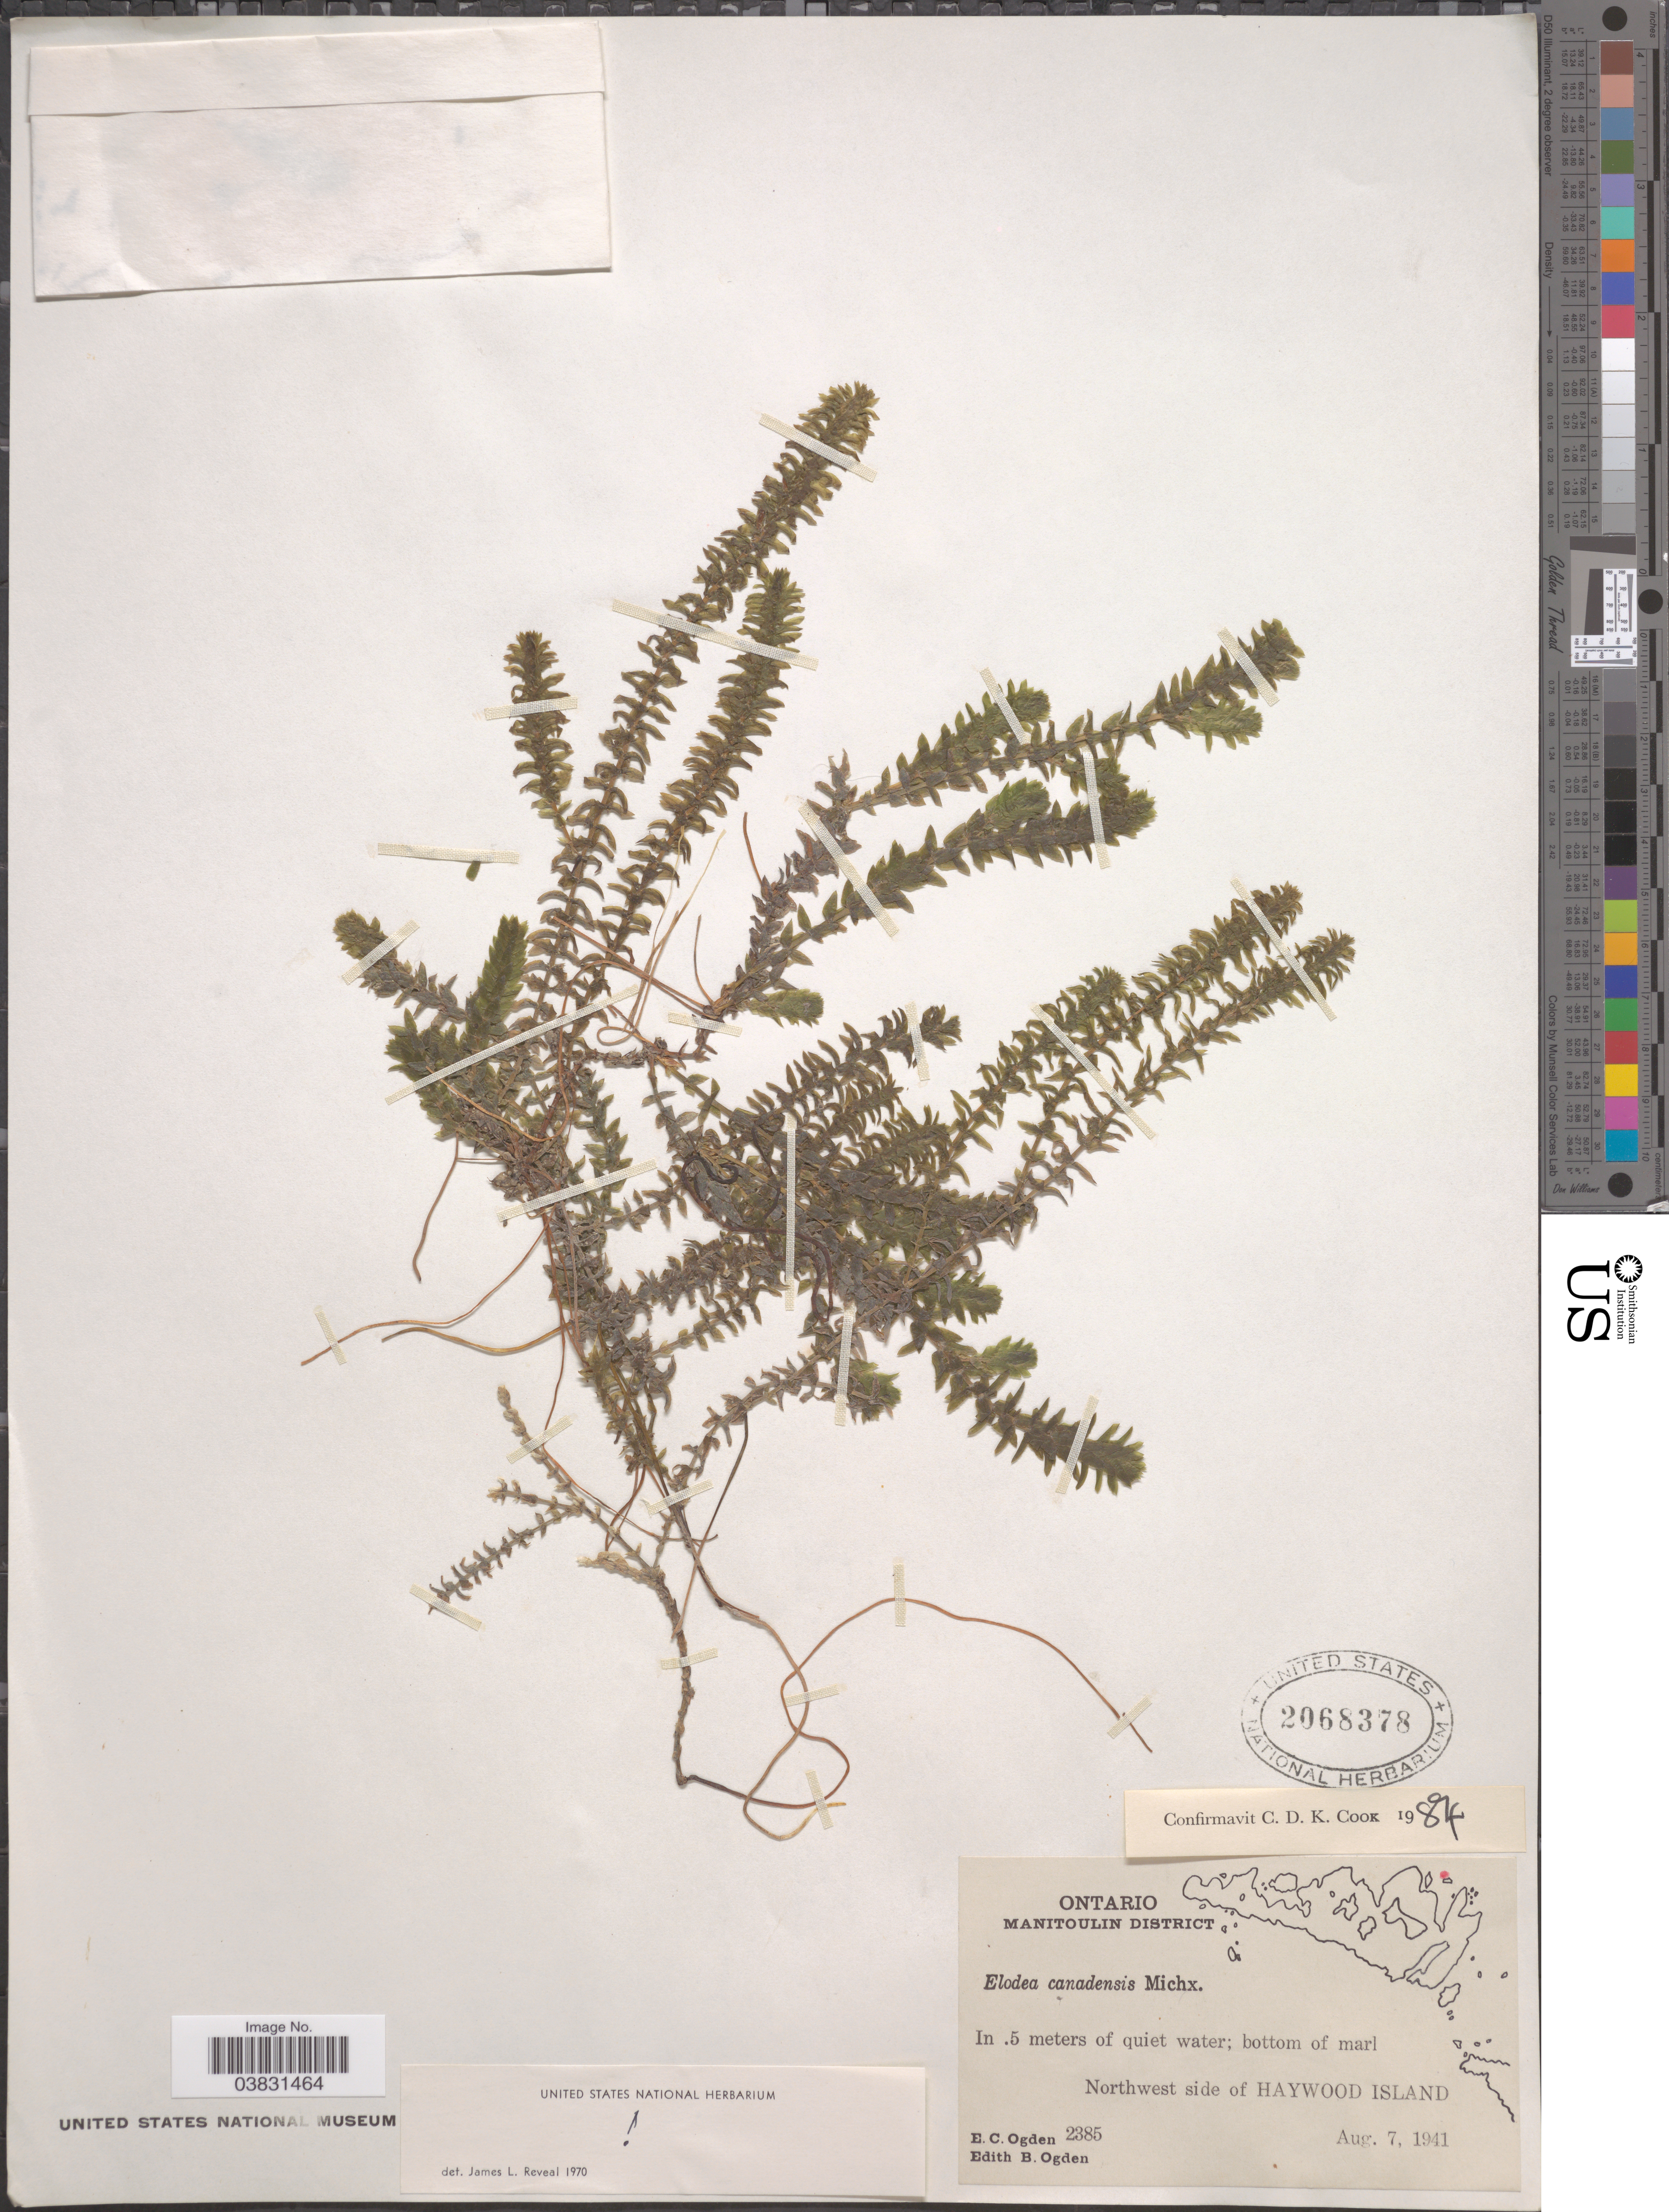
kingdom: Plantae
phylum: Tracheophyta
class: Liliopsida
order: Alismatales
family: Hydrocharitaceae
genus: Elodea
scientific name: Elodea canadensis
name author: Michx.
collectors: E. Ogden & E. Ogden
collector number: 2385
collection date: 1941-08-07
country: Canada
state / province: Ontario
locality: Manitoulin district. Northwest side of Haywood Island.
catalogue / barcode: US 2068378